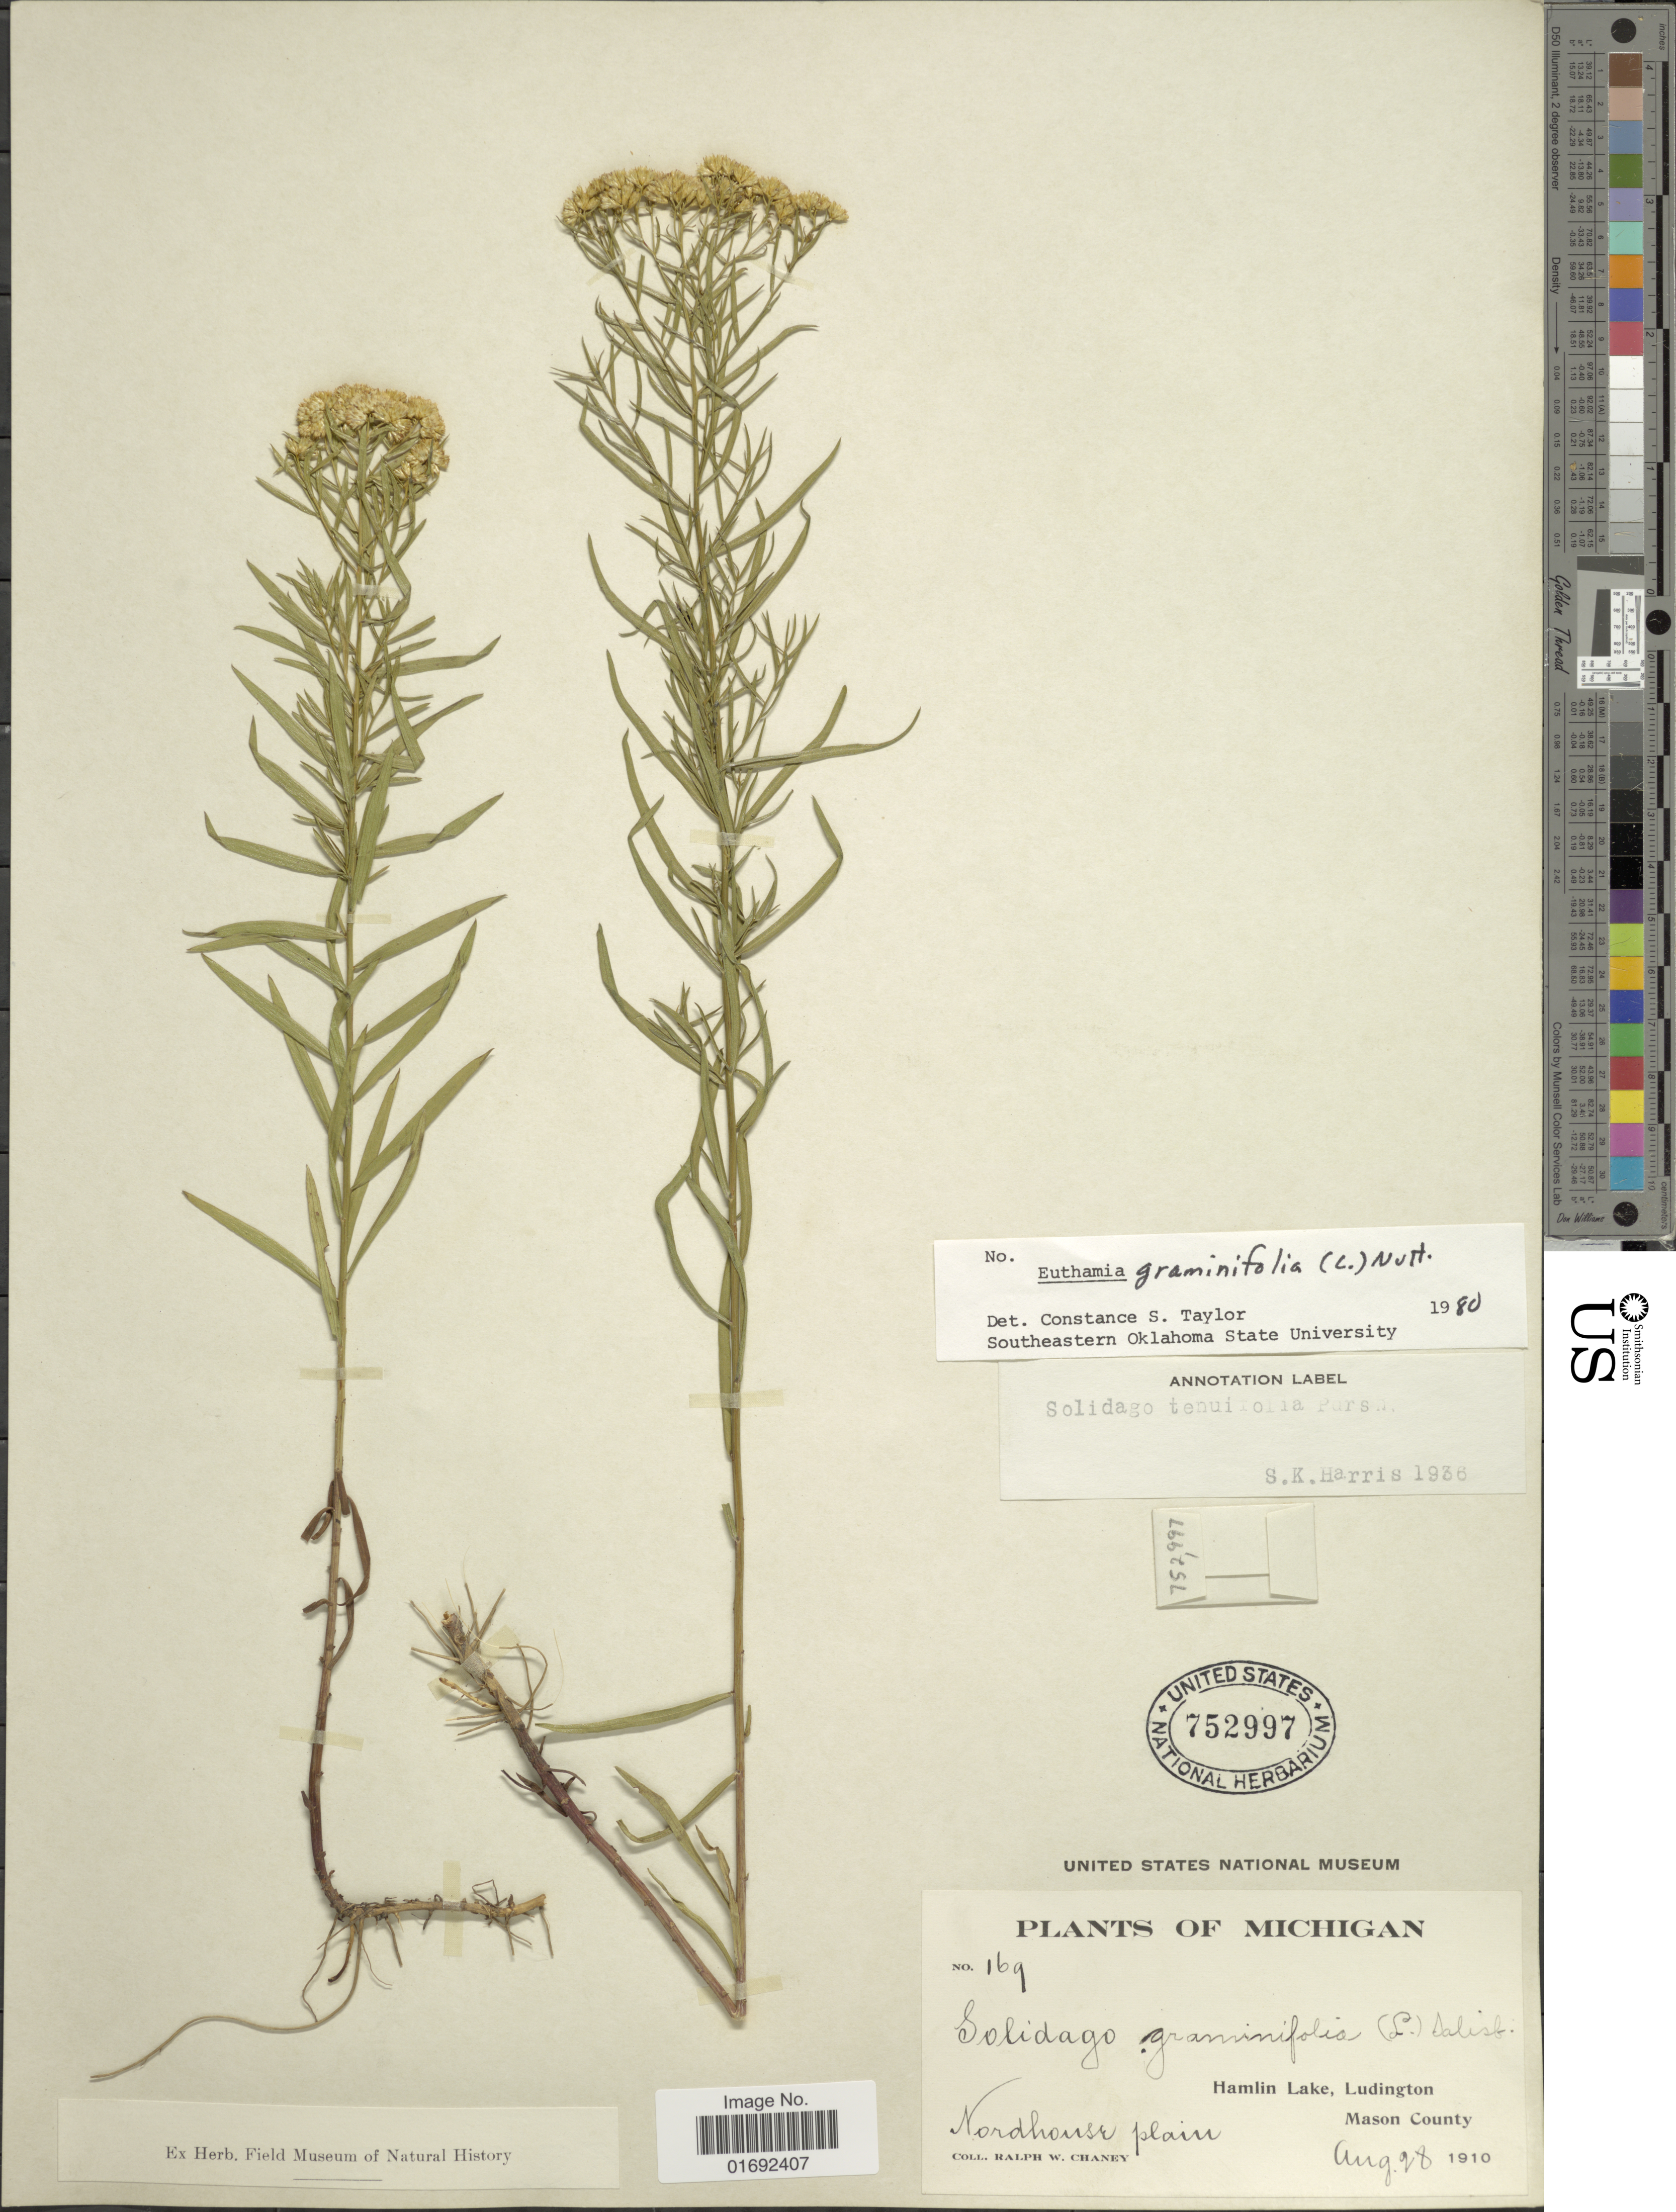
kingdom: Plantae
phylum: Tracheophyta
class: Magnoliopsida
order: Asterales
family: Asteraceae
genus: Euthamia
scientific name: Euthamia graminifolia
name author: (L.) Nutt.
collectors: R. Chaney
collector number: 169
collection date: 1910-08-28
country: United States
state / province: Michigan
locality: Hamlin Lake, Ludington, Mason County, Nordhouse plain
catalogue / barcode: US 752997